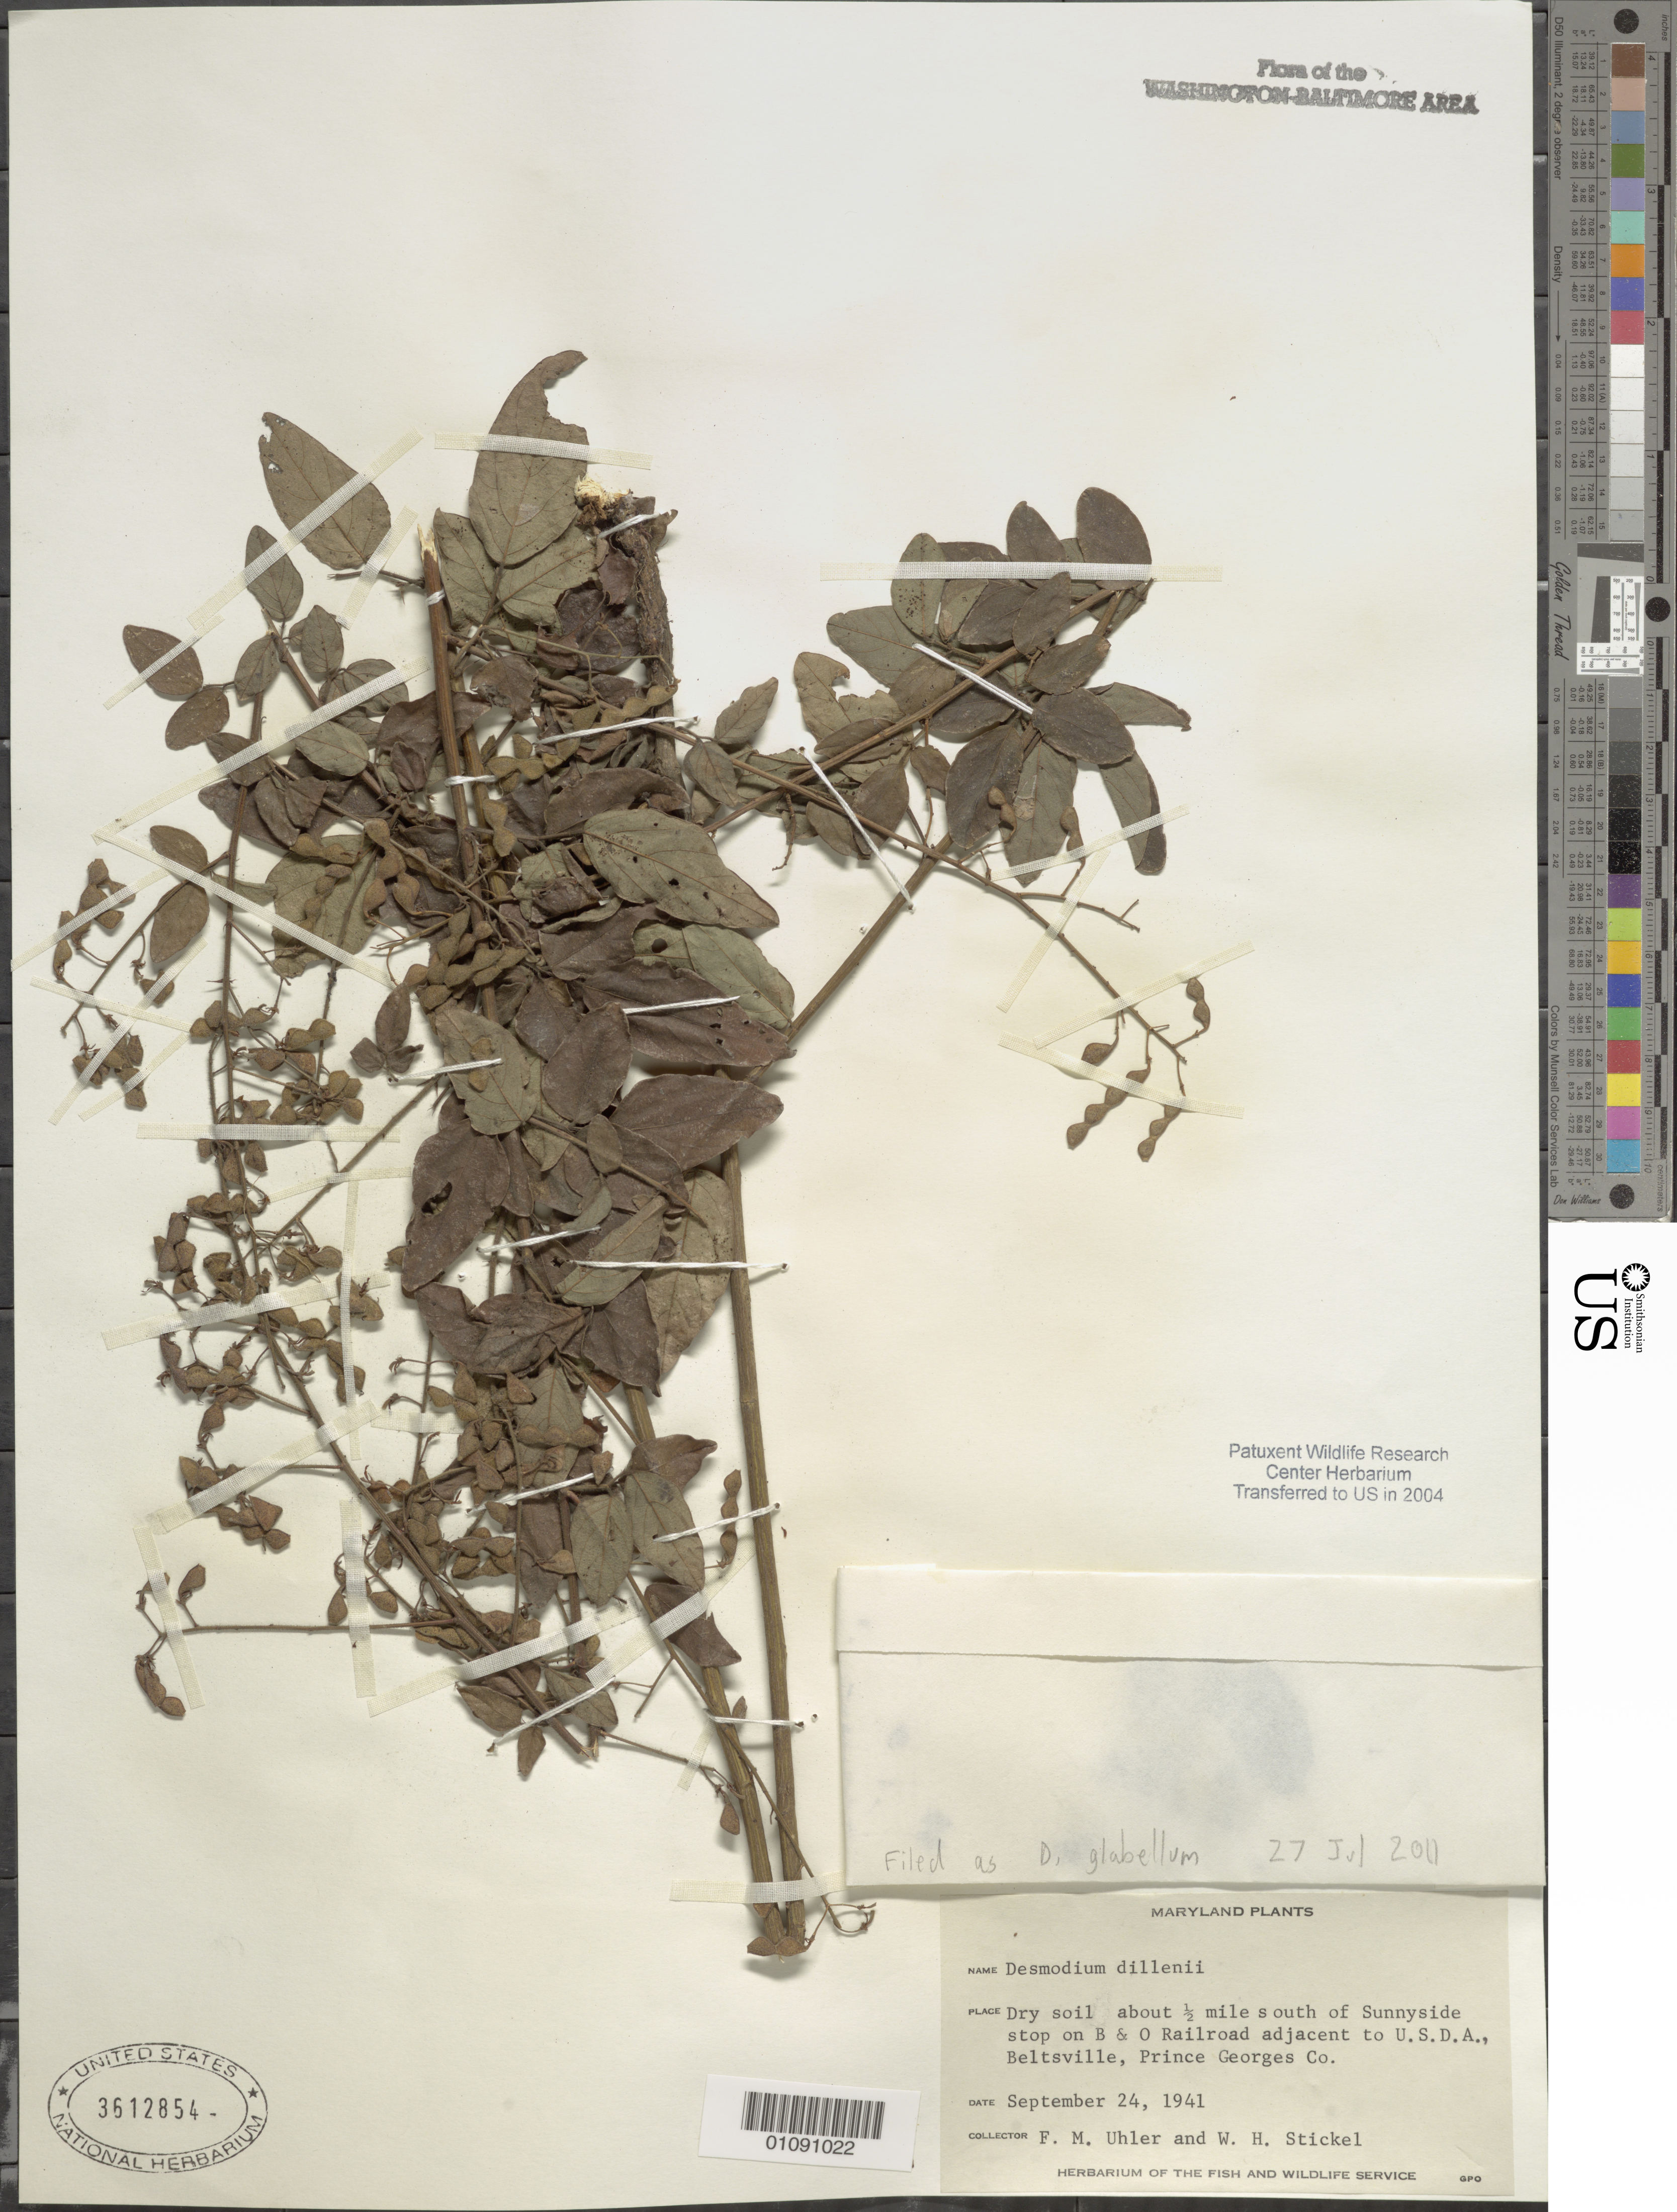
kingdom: Plantae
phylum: Tracheophyta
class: Magnoliopsida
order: Fabales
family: Fabaceae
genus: Desmodium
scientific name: Desmodium glabellum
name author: (Michx.) DC.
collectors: F. M. Uhler & W. Stickel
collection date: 1941-09-24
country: United States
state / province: Maryland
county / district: Prince George's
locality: Beltsville. About half a mile S. of Sunnyside stop on B and O Railroad adjacent to USDA.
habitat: Dry soil.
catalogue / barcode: US 3612854